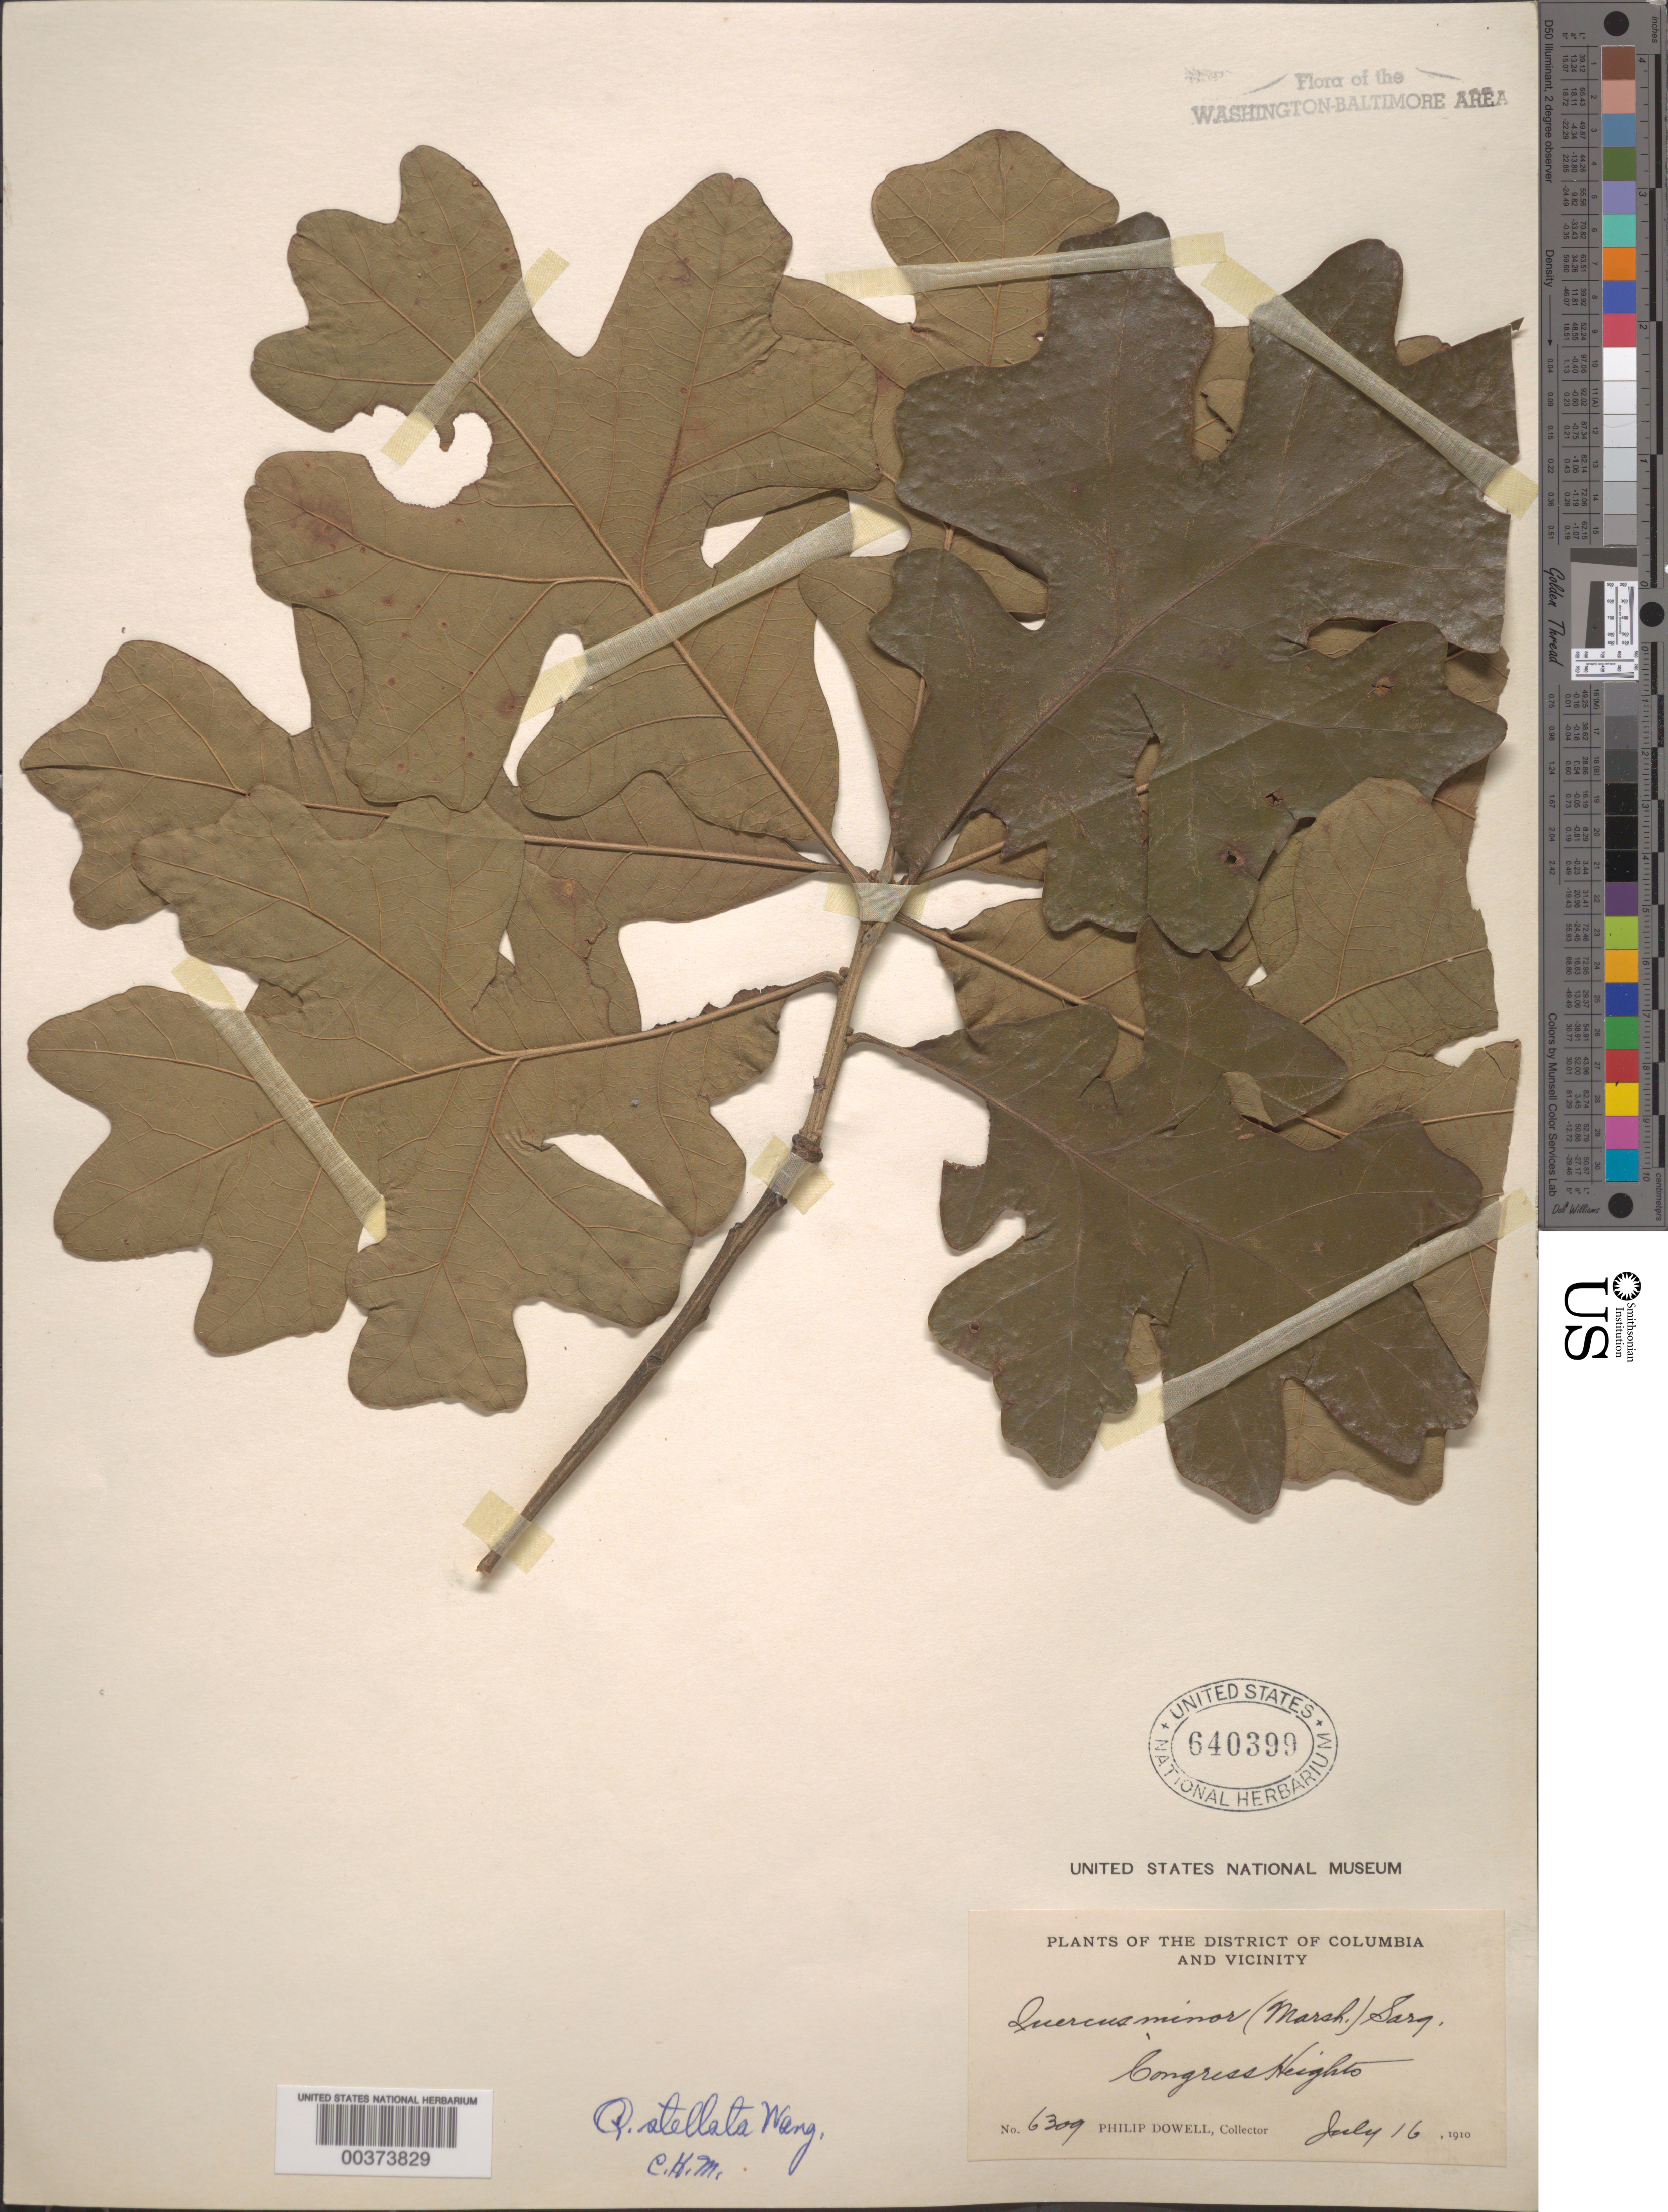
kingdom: Plantae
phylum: Tracheophyta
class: Magnoliopsida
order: Fagales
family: Fagaceae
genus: Quercus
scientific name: Quercus stellata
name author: Wangenh.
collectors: P. Dowell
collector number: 6309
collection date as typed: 16 Jul 1910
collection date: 1910-07-16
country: United States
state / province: District of Columbia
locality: Congress Heights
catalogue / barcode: US 640399